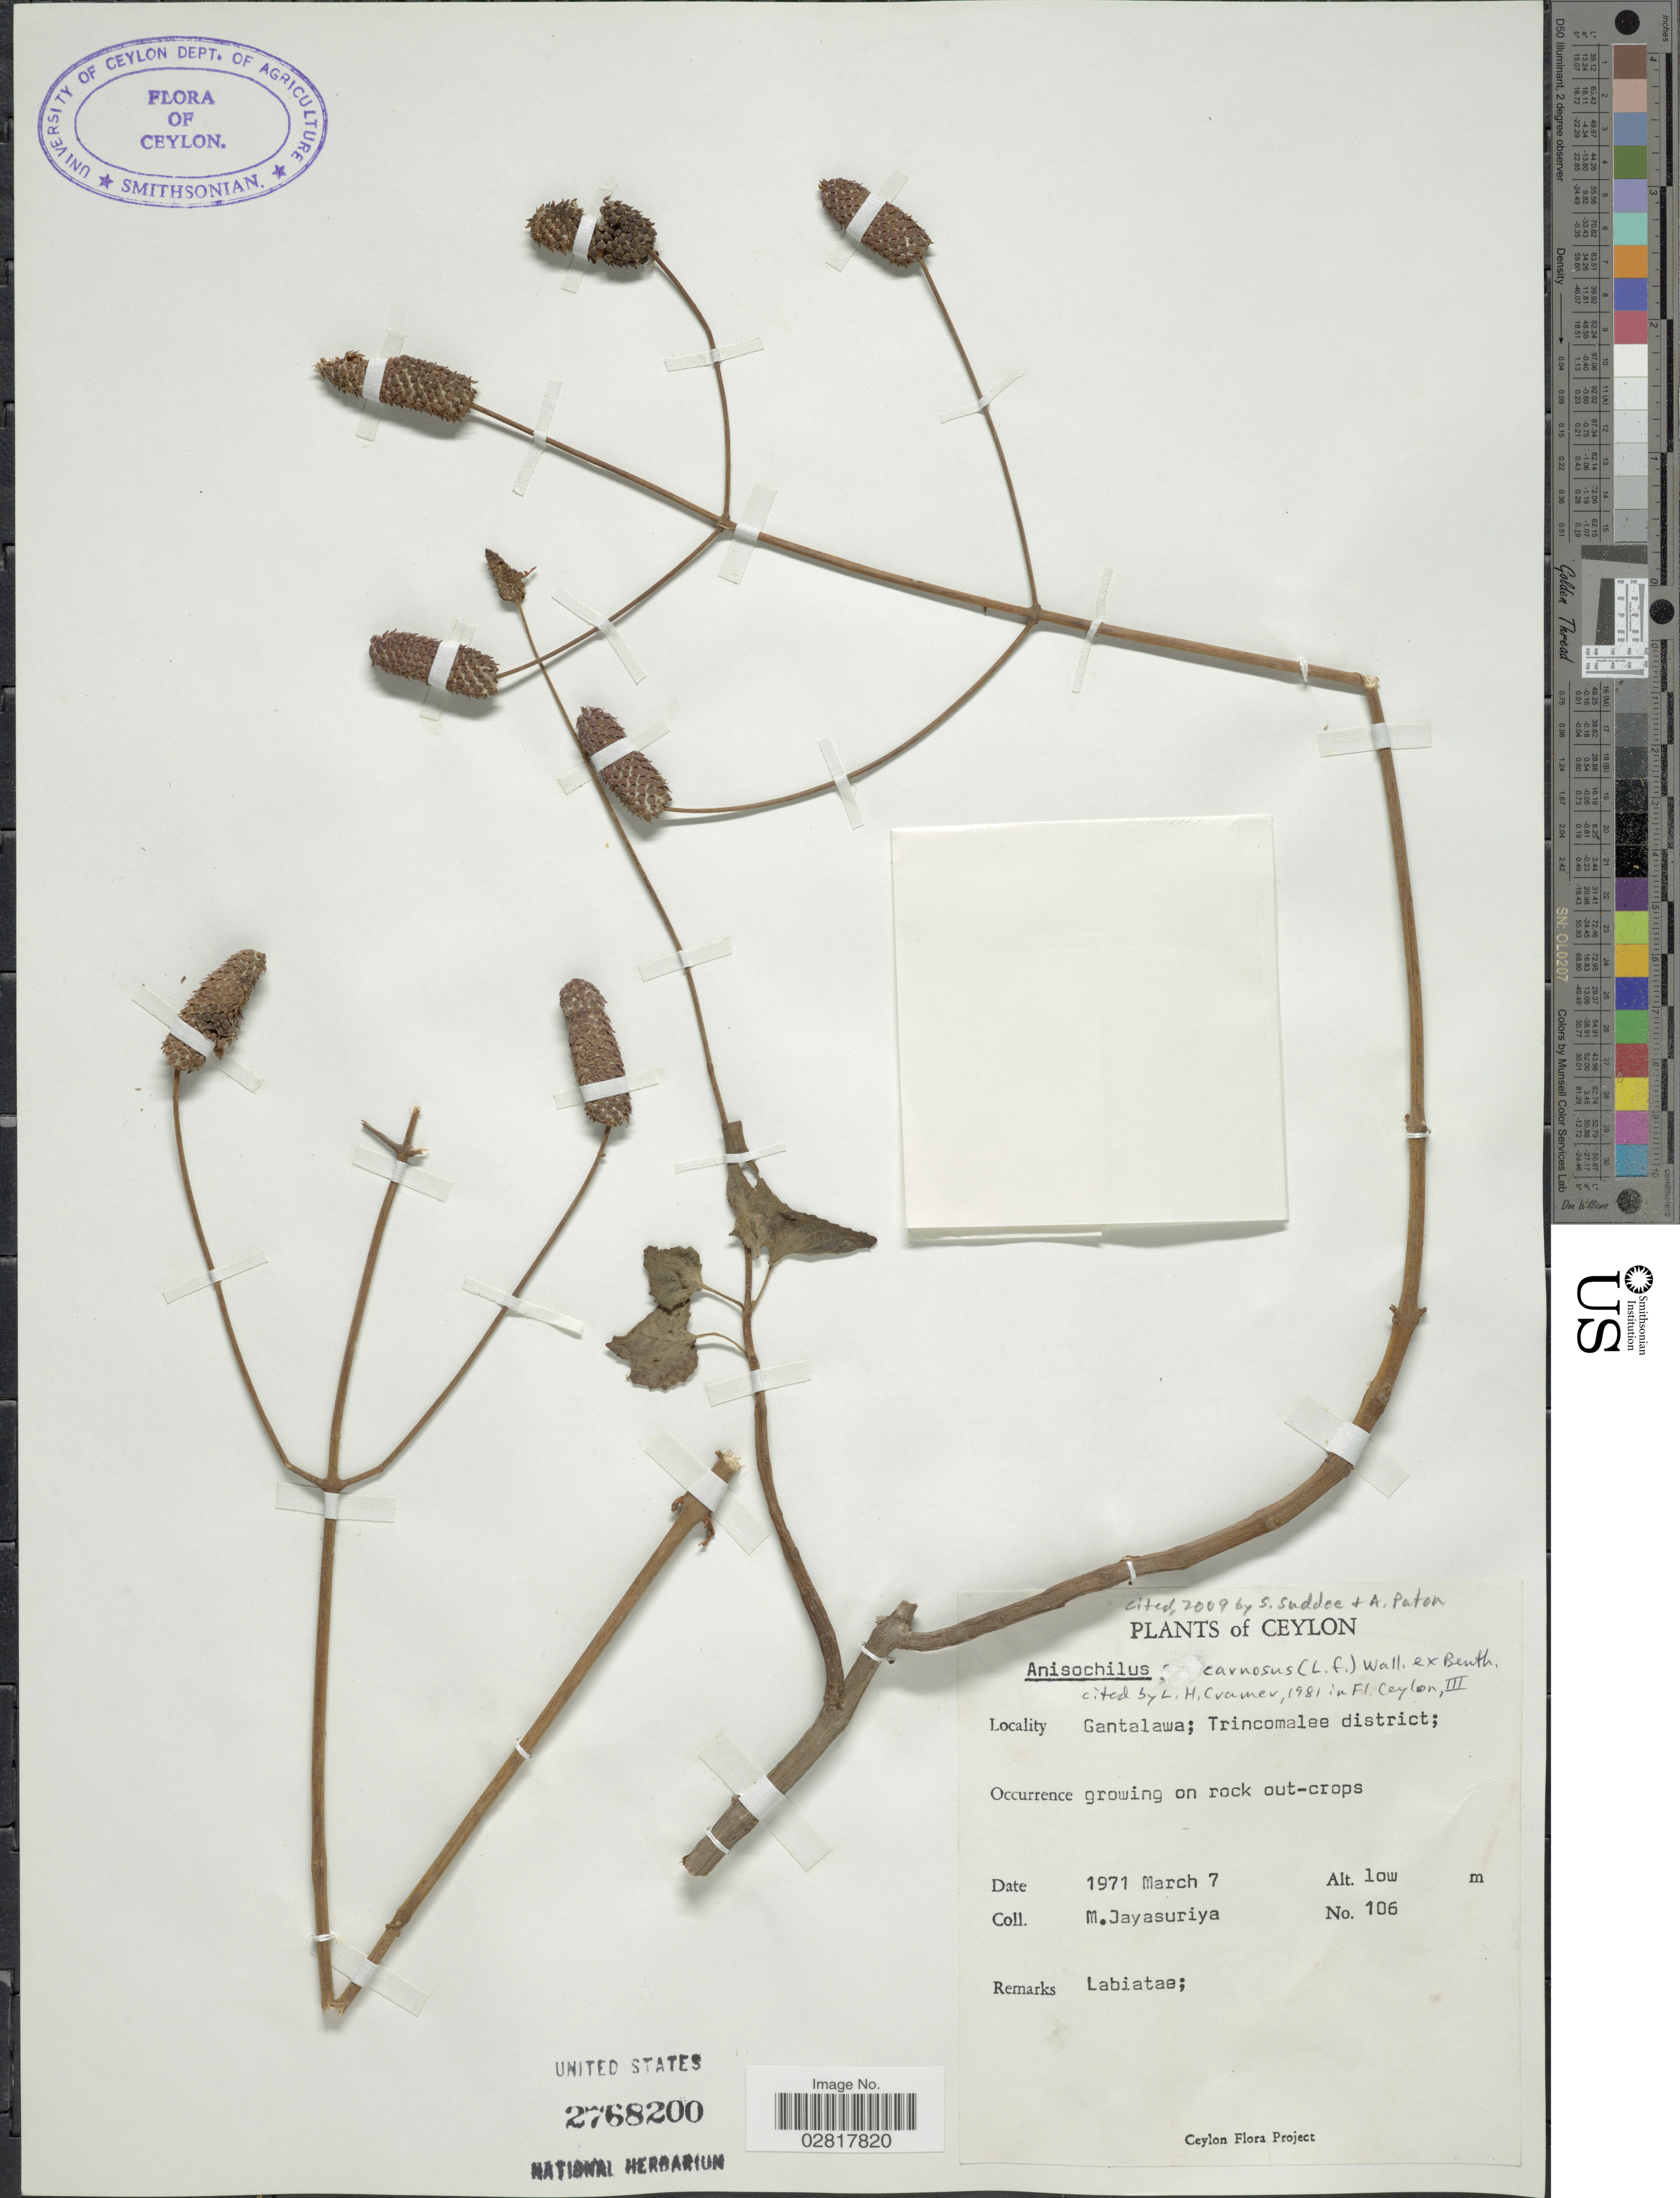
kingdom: Plantae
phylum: Tracheophyta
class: Magnoliopsida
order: Lamiales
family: Lamiaceae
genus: Anisochilus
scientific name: Anisochilus carnosus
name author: (L. f.) Wall. ex Benth.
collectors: M. Jayasuriya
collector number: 106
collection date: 1971-03-07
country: Sri Lanka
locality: Ceylon. Gantalawa; Trincomalee district.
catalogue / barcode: US 2768200